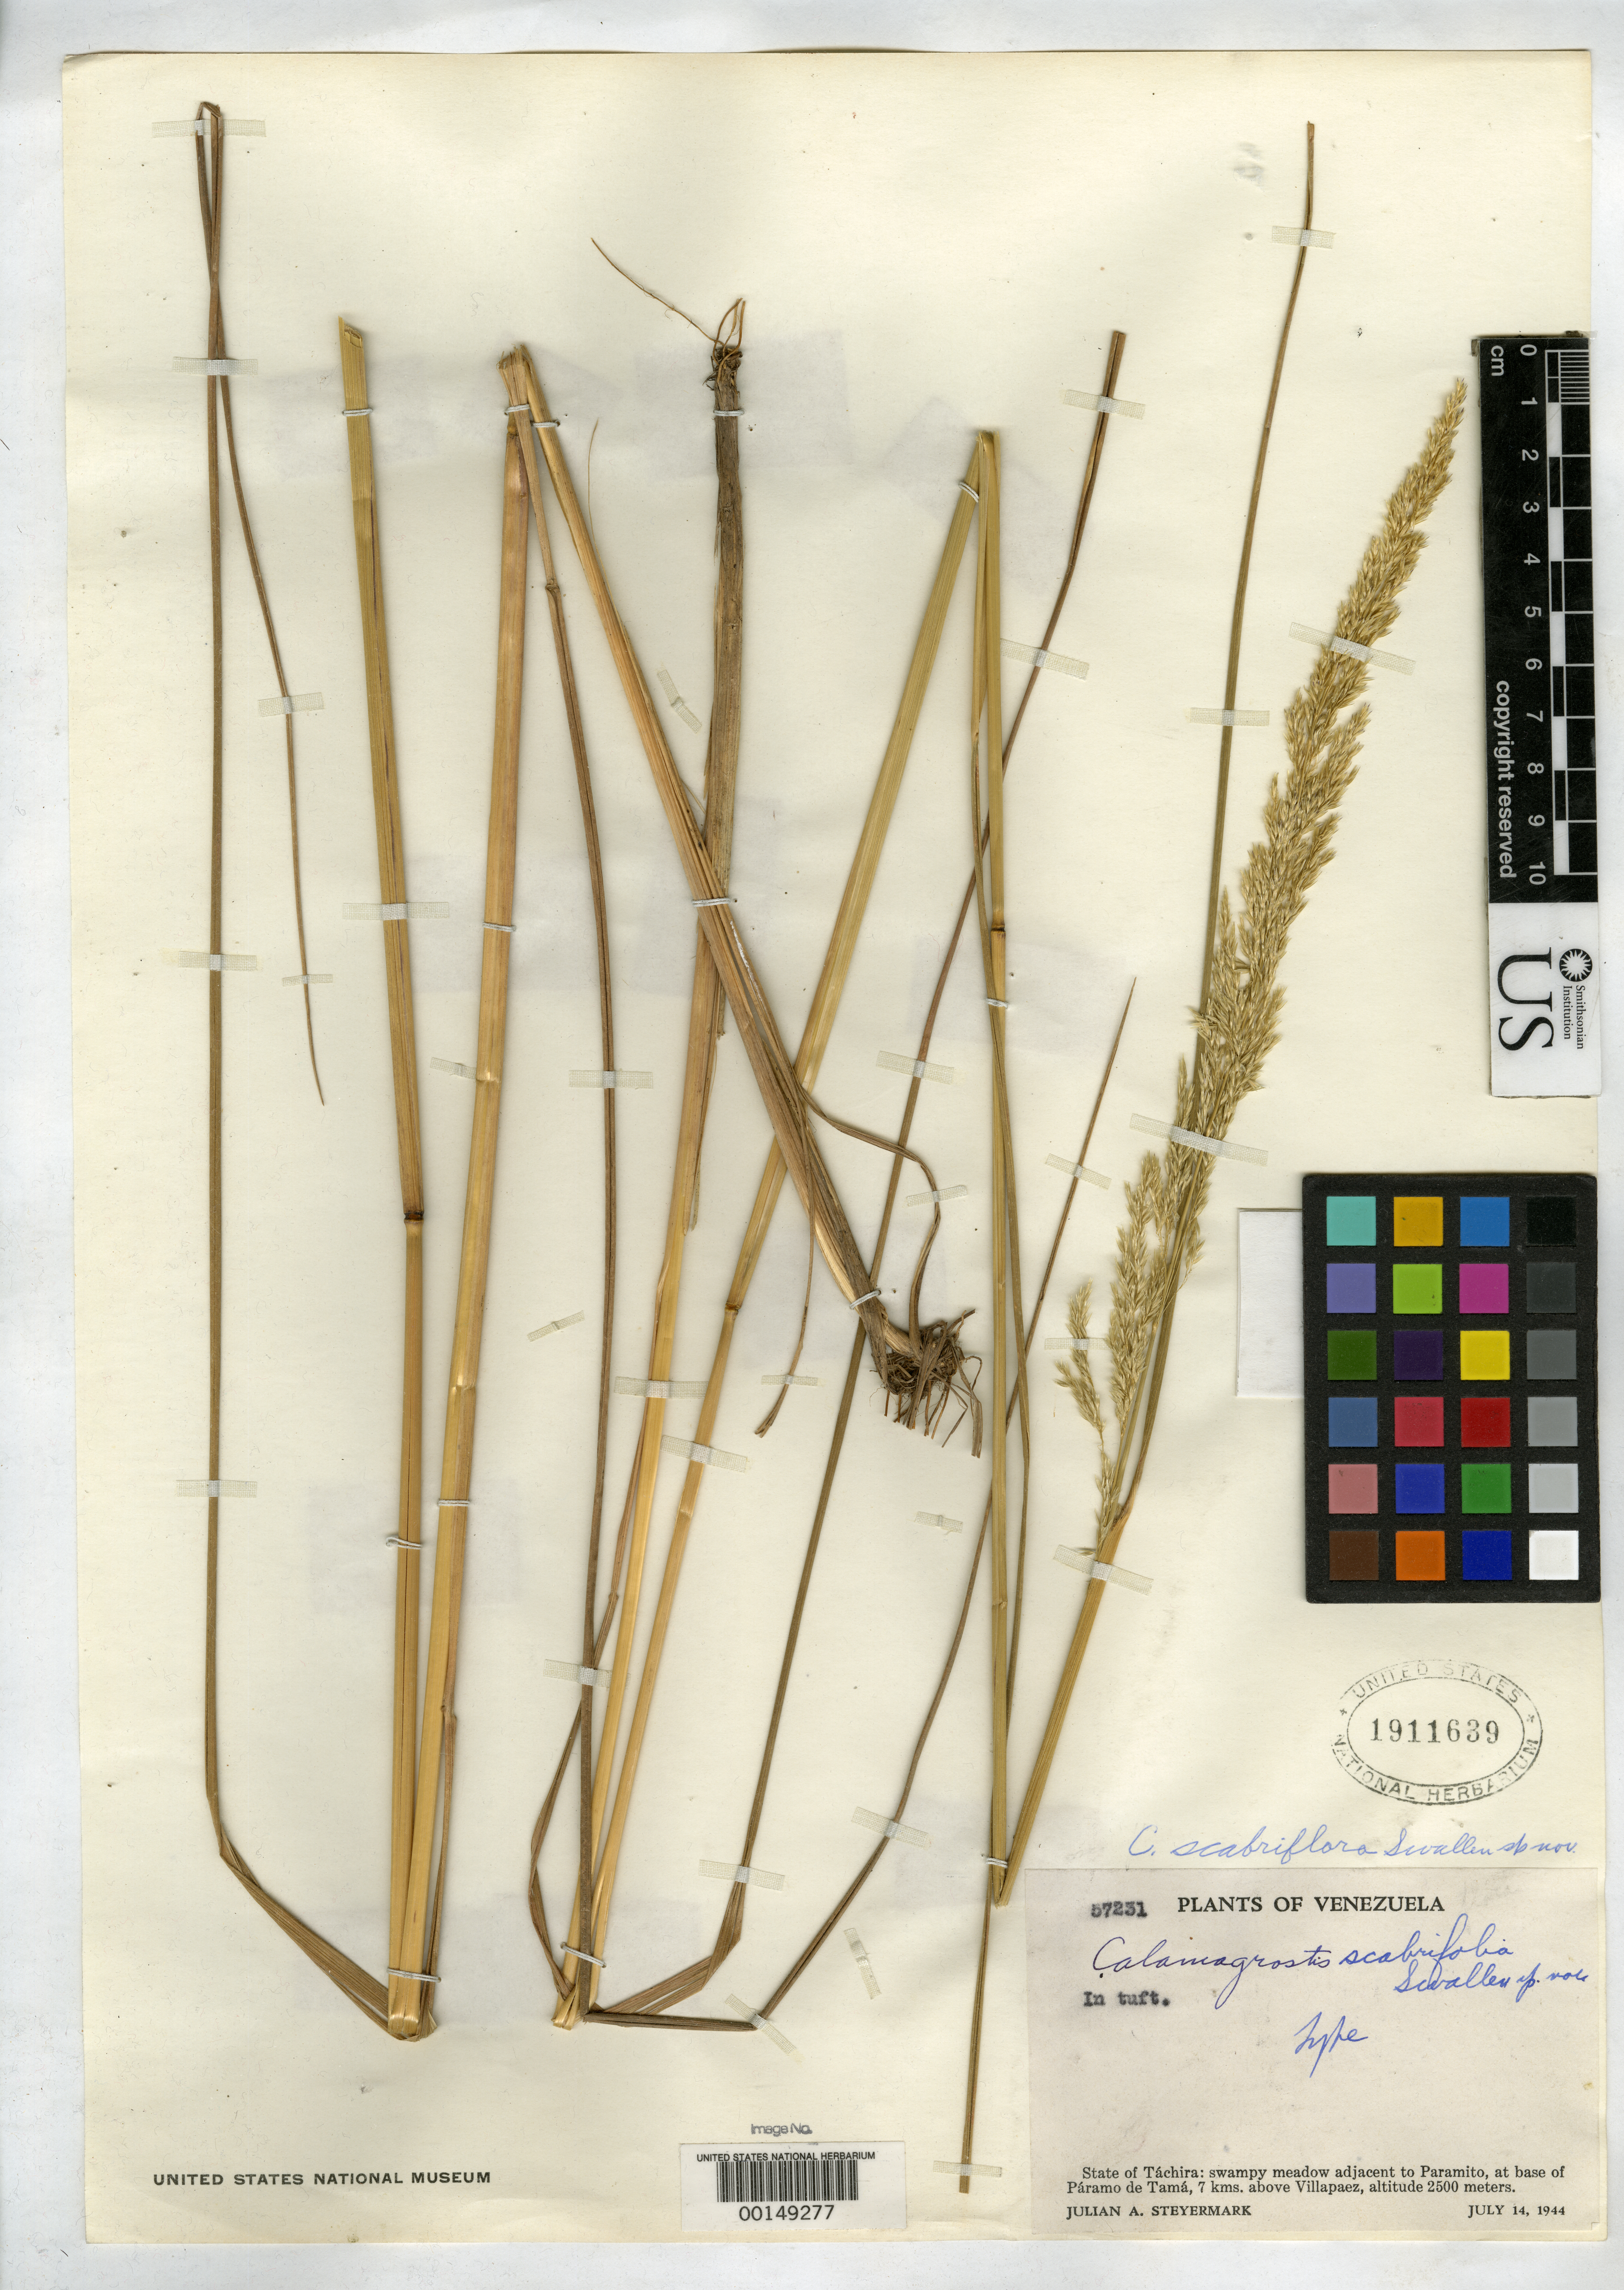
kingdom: Plantae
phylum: Tracheophyta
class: Liliopsida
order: Poales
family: Poaceae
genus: Calamagrostis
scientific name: Calamagrostis scabriflora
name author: Swallen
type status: Holotype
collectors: J. Steyermark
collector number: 57231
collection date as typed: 14 Jul 1944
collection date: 1944-07-14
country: Venezuela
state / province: Tachira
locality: Kms above Villapaez.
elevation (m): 2500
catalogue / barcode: US 1911639